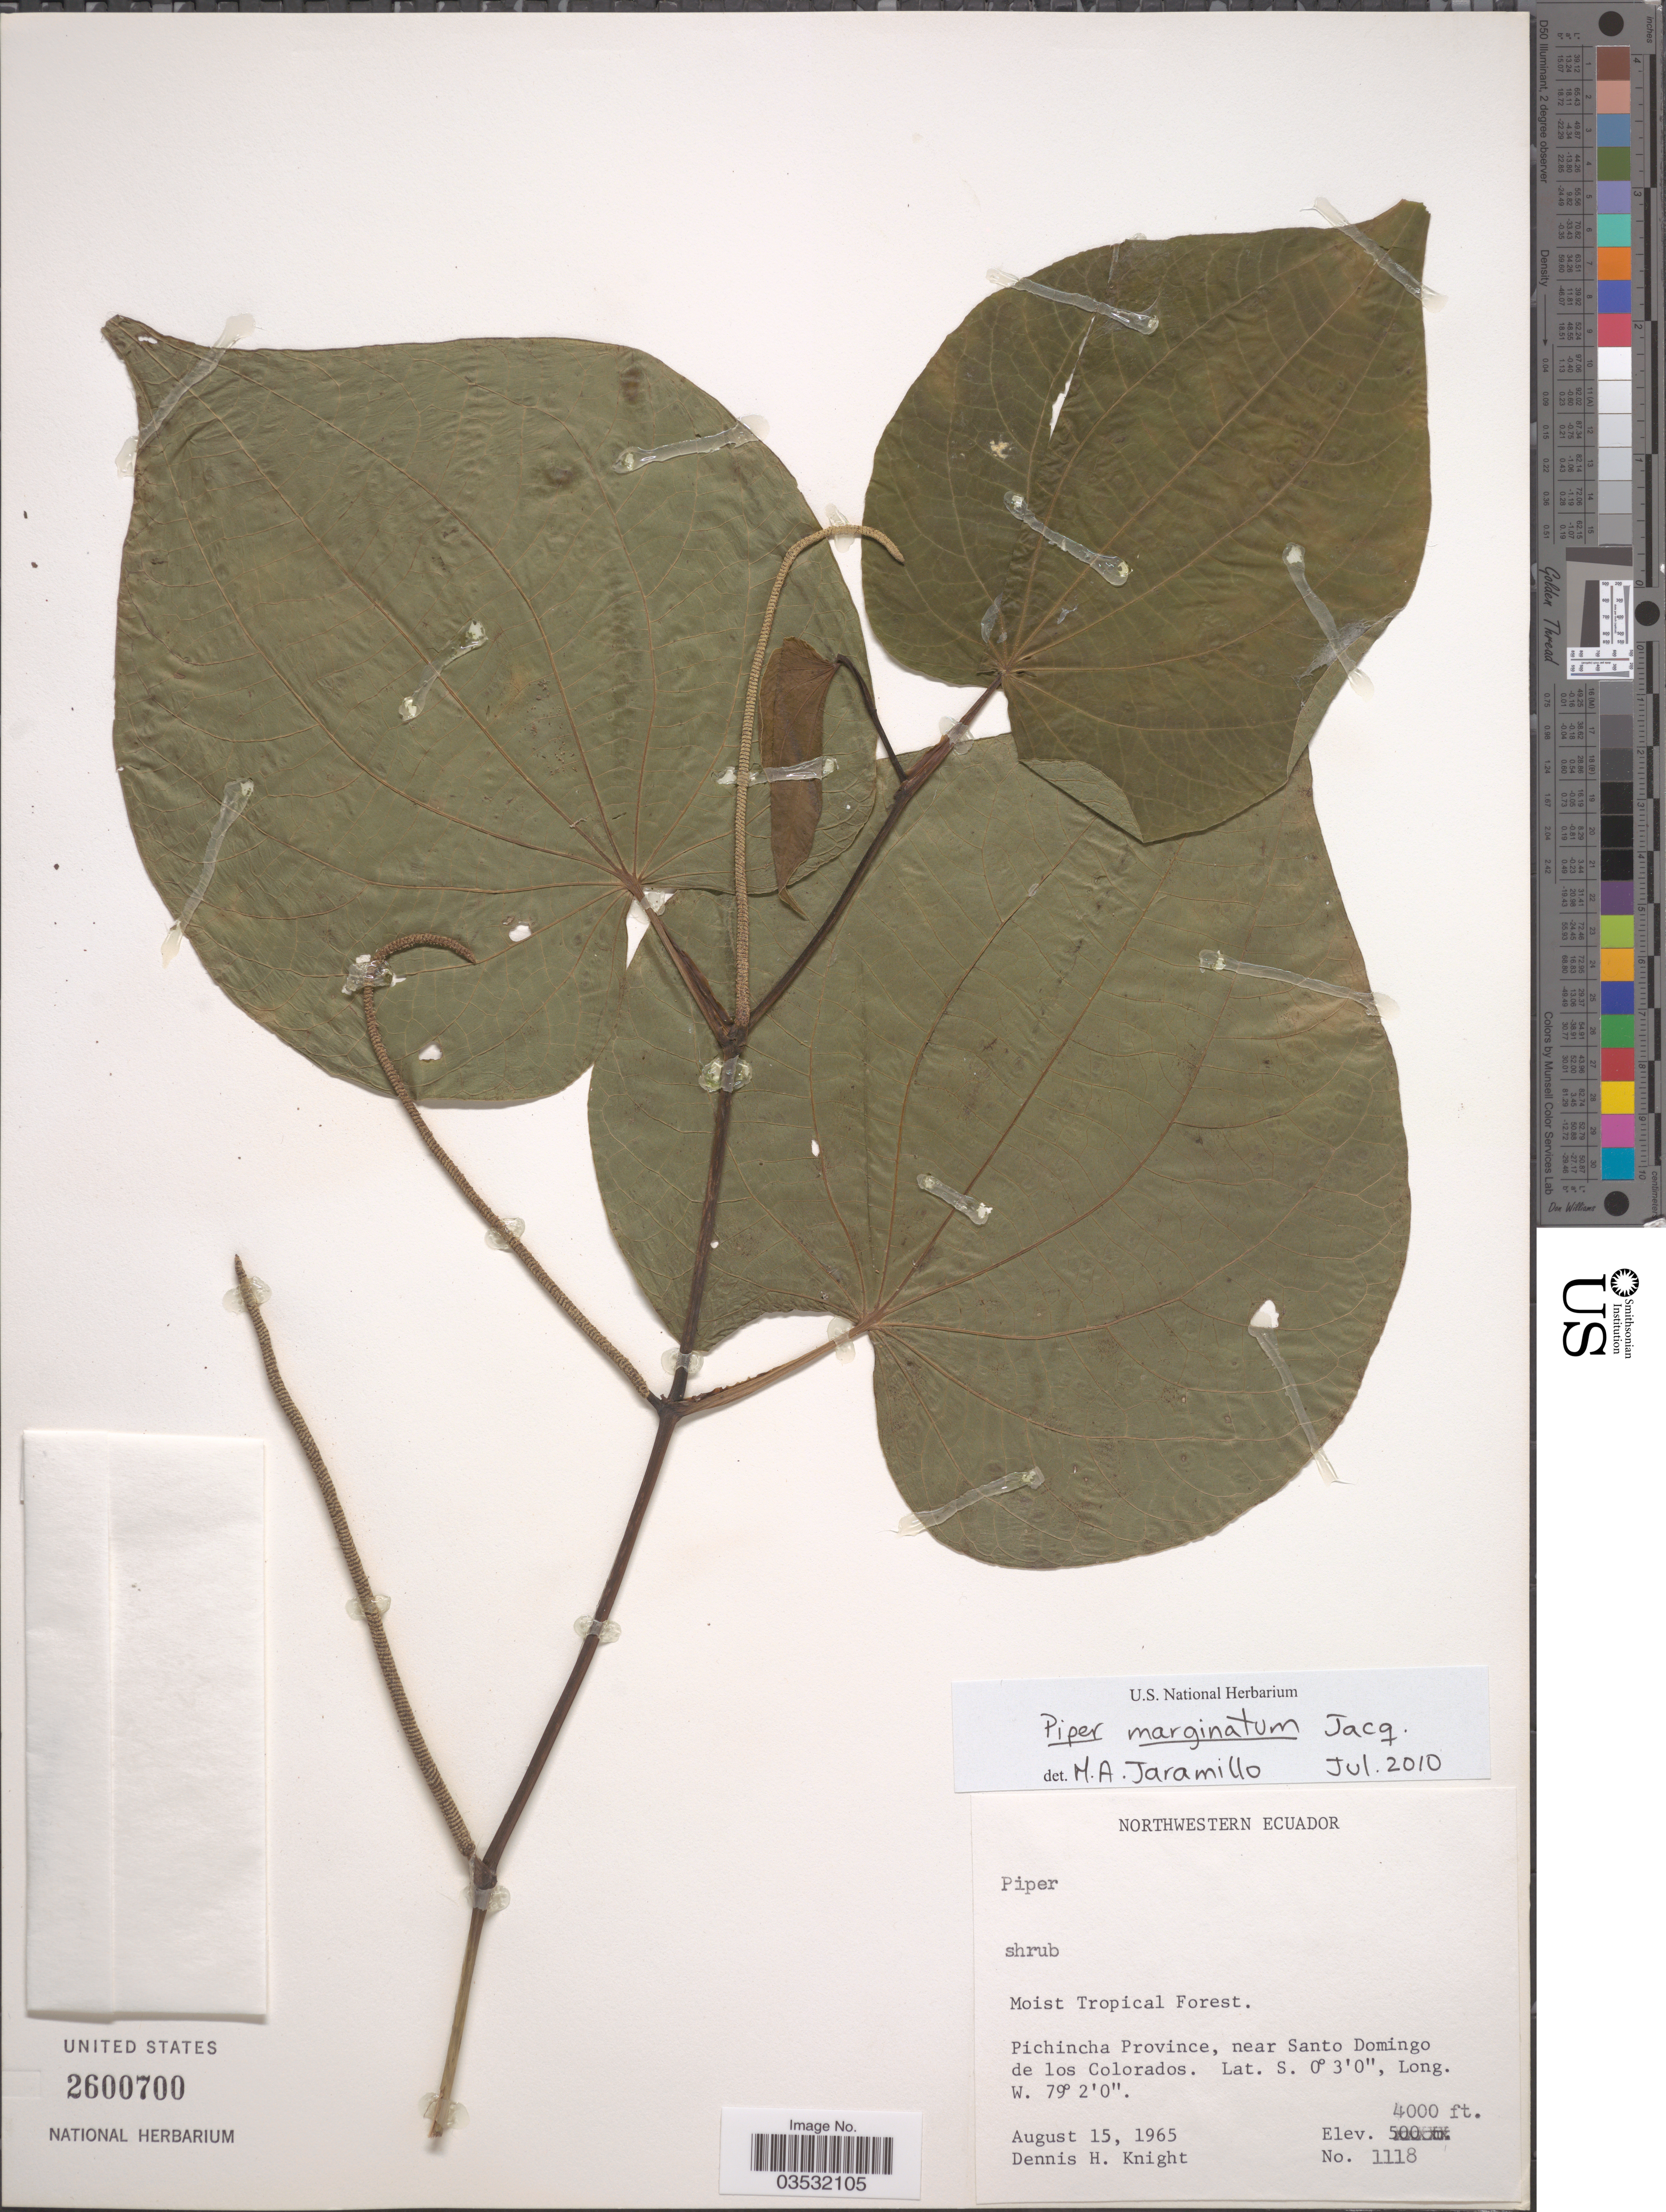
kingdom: Plantae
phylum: Tracheophyta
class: Magnoliopsida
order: Piperales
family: Piperaceae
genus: Piper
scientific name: Piper marginatum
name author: Jacq.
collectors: D. Knight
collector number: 1118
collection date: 1965-08-15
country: Ecuador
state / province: Pichincha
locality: Northwestern Ecuador. Near Santo Domingo de los Colorados.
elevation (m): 1219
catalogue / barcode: US 2600700